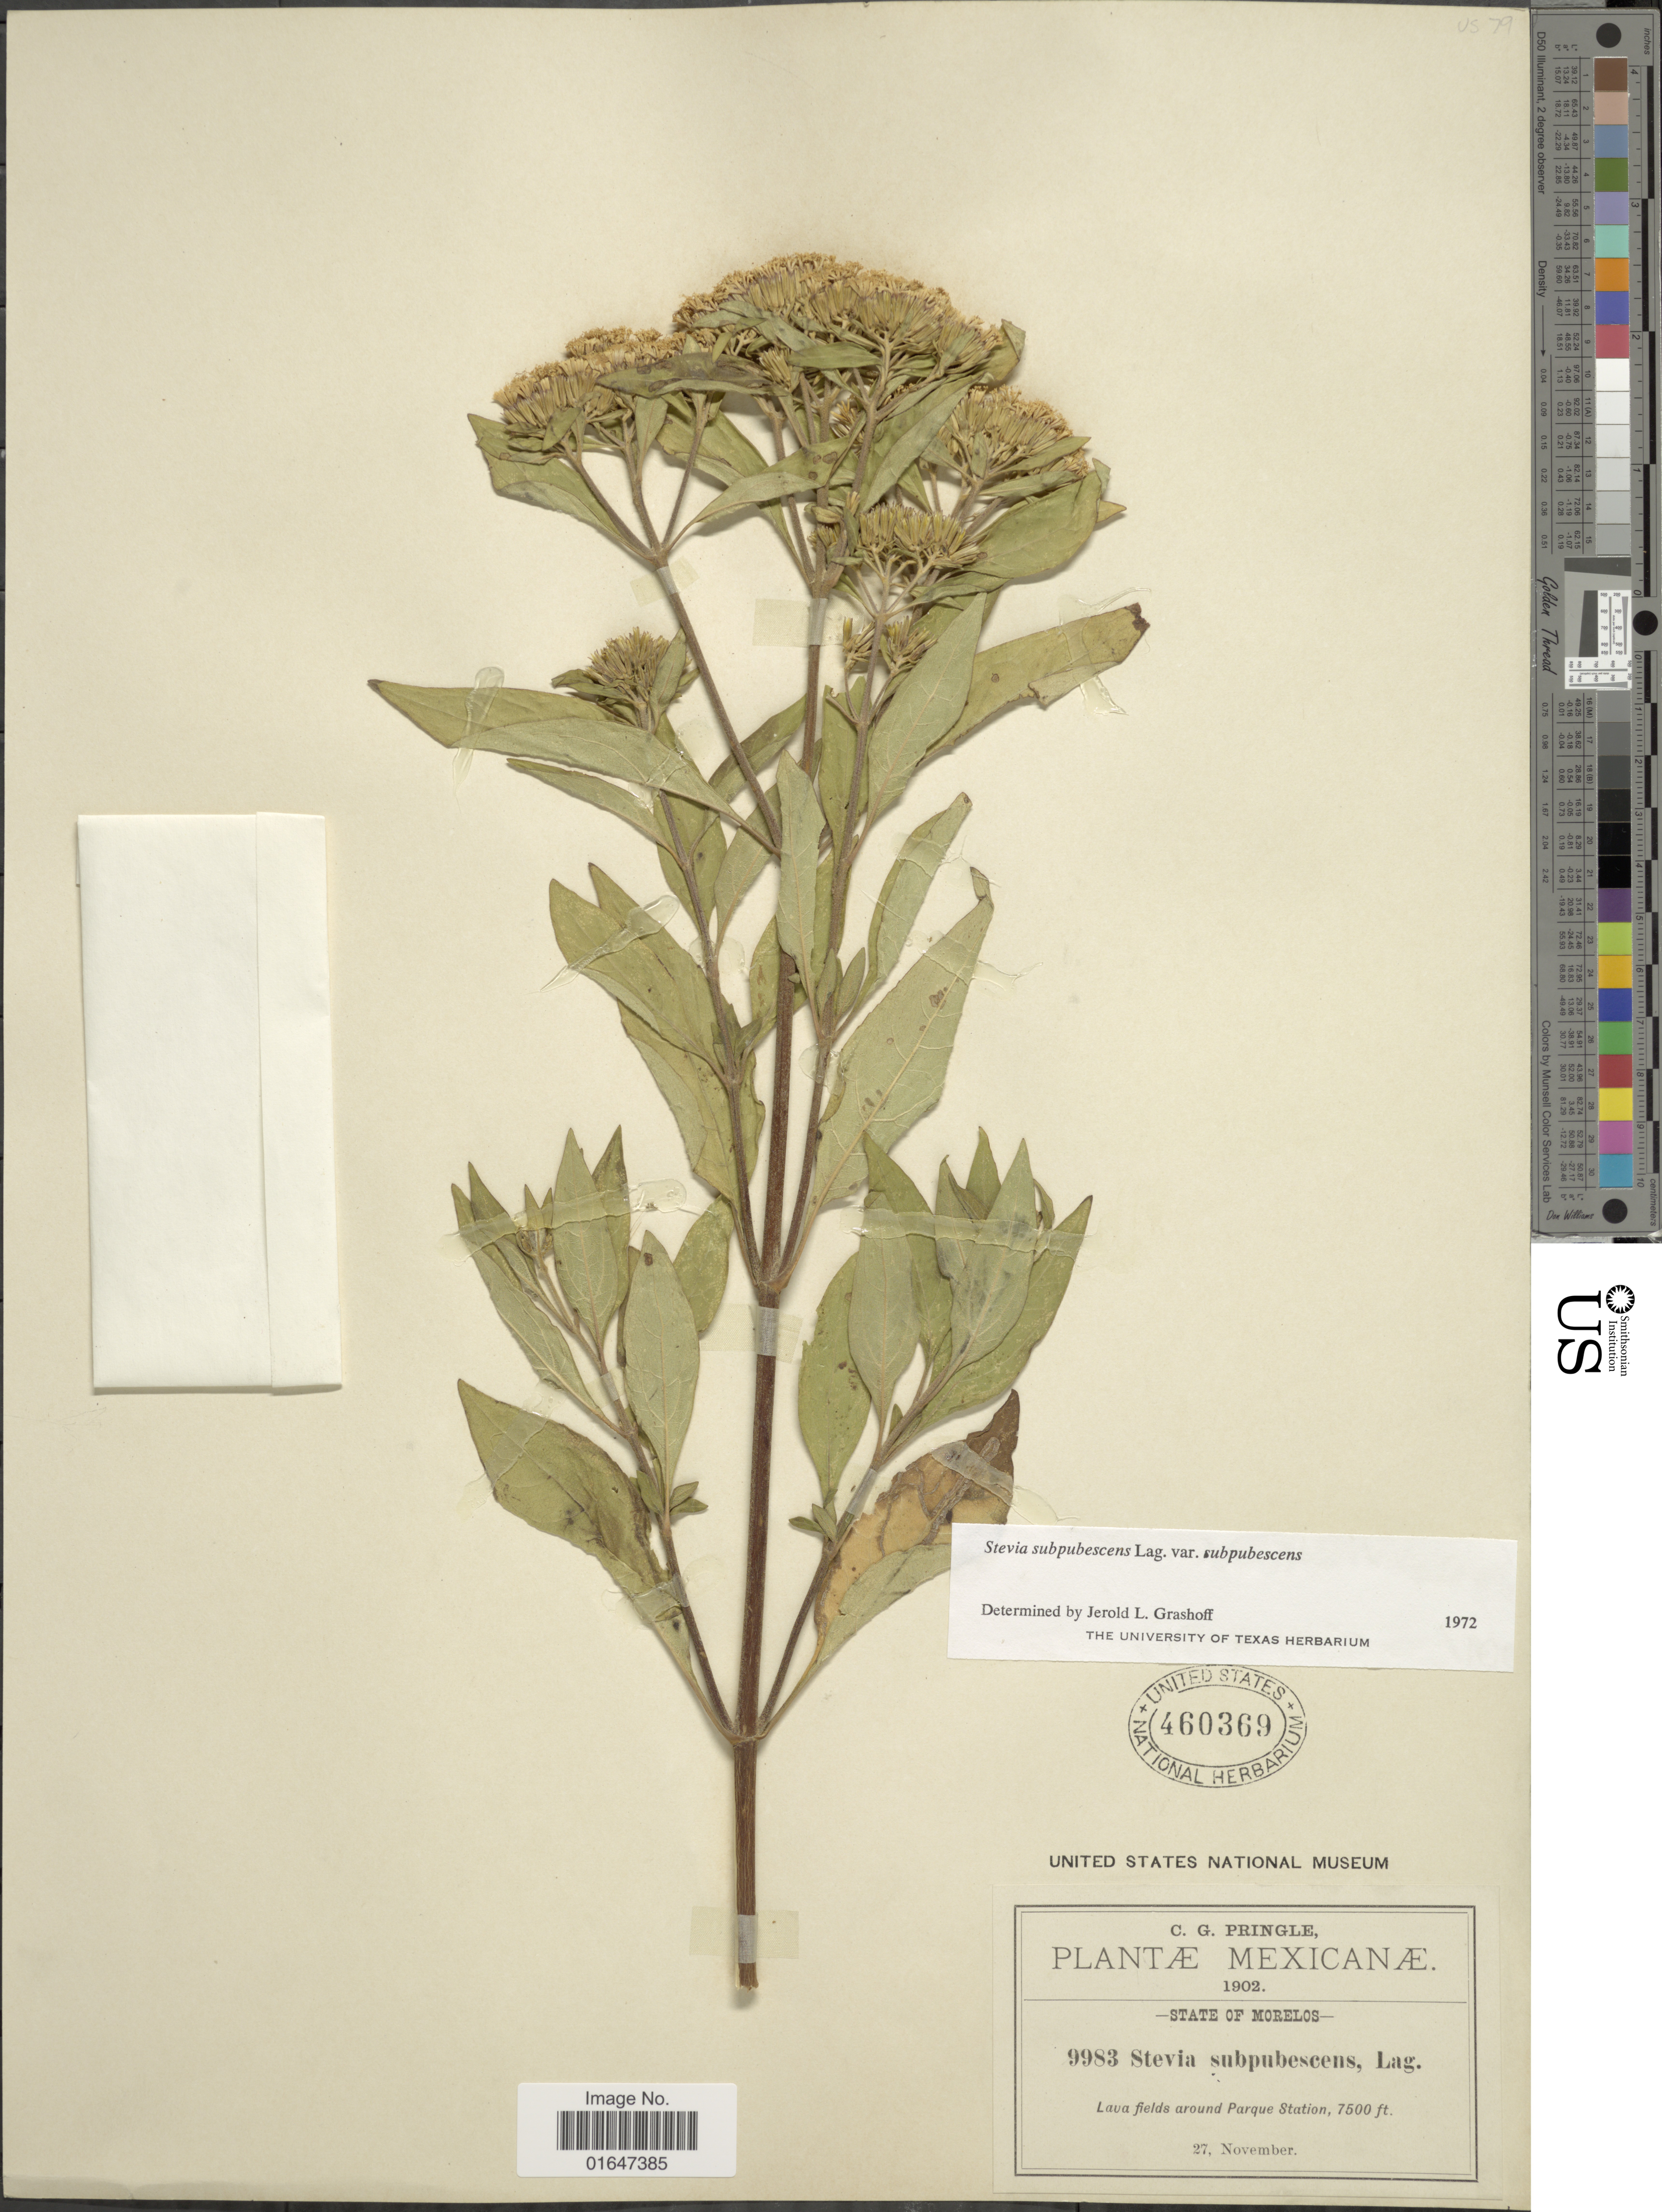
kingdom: Plantae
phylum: Tracheophyta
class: Magnoliopsida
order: Asterales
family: Asteraceae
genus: Stevia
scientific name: Stevia subpubescens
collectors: C. G. Pringle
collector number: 9983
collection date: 1902-11-27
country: Mexico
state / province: Morelos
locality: Mexicanae, Lava fields around Parque Station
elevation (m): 2286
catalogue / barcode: US 460369